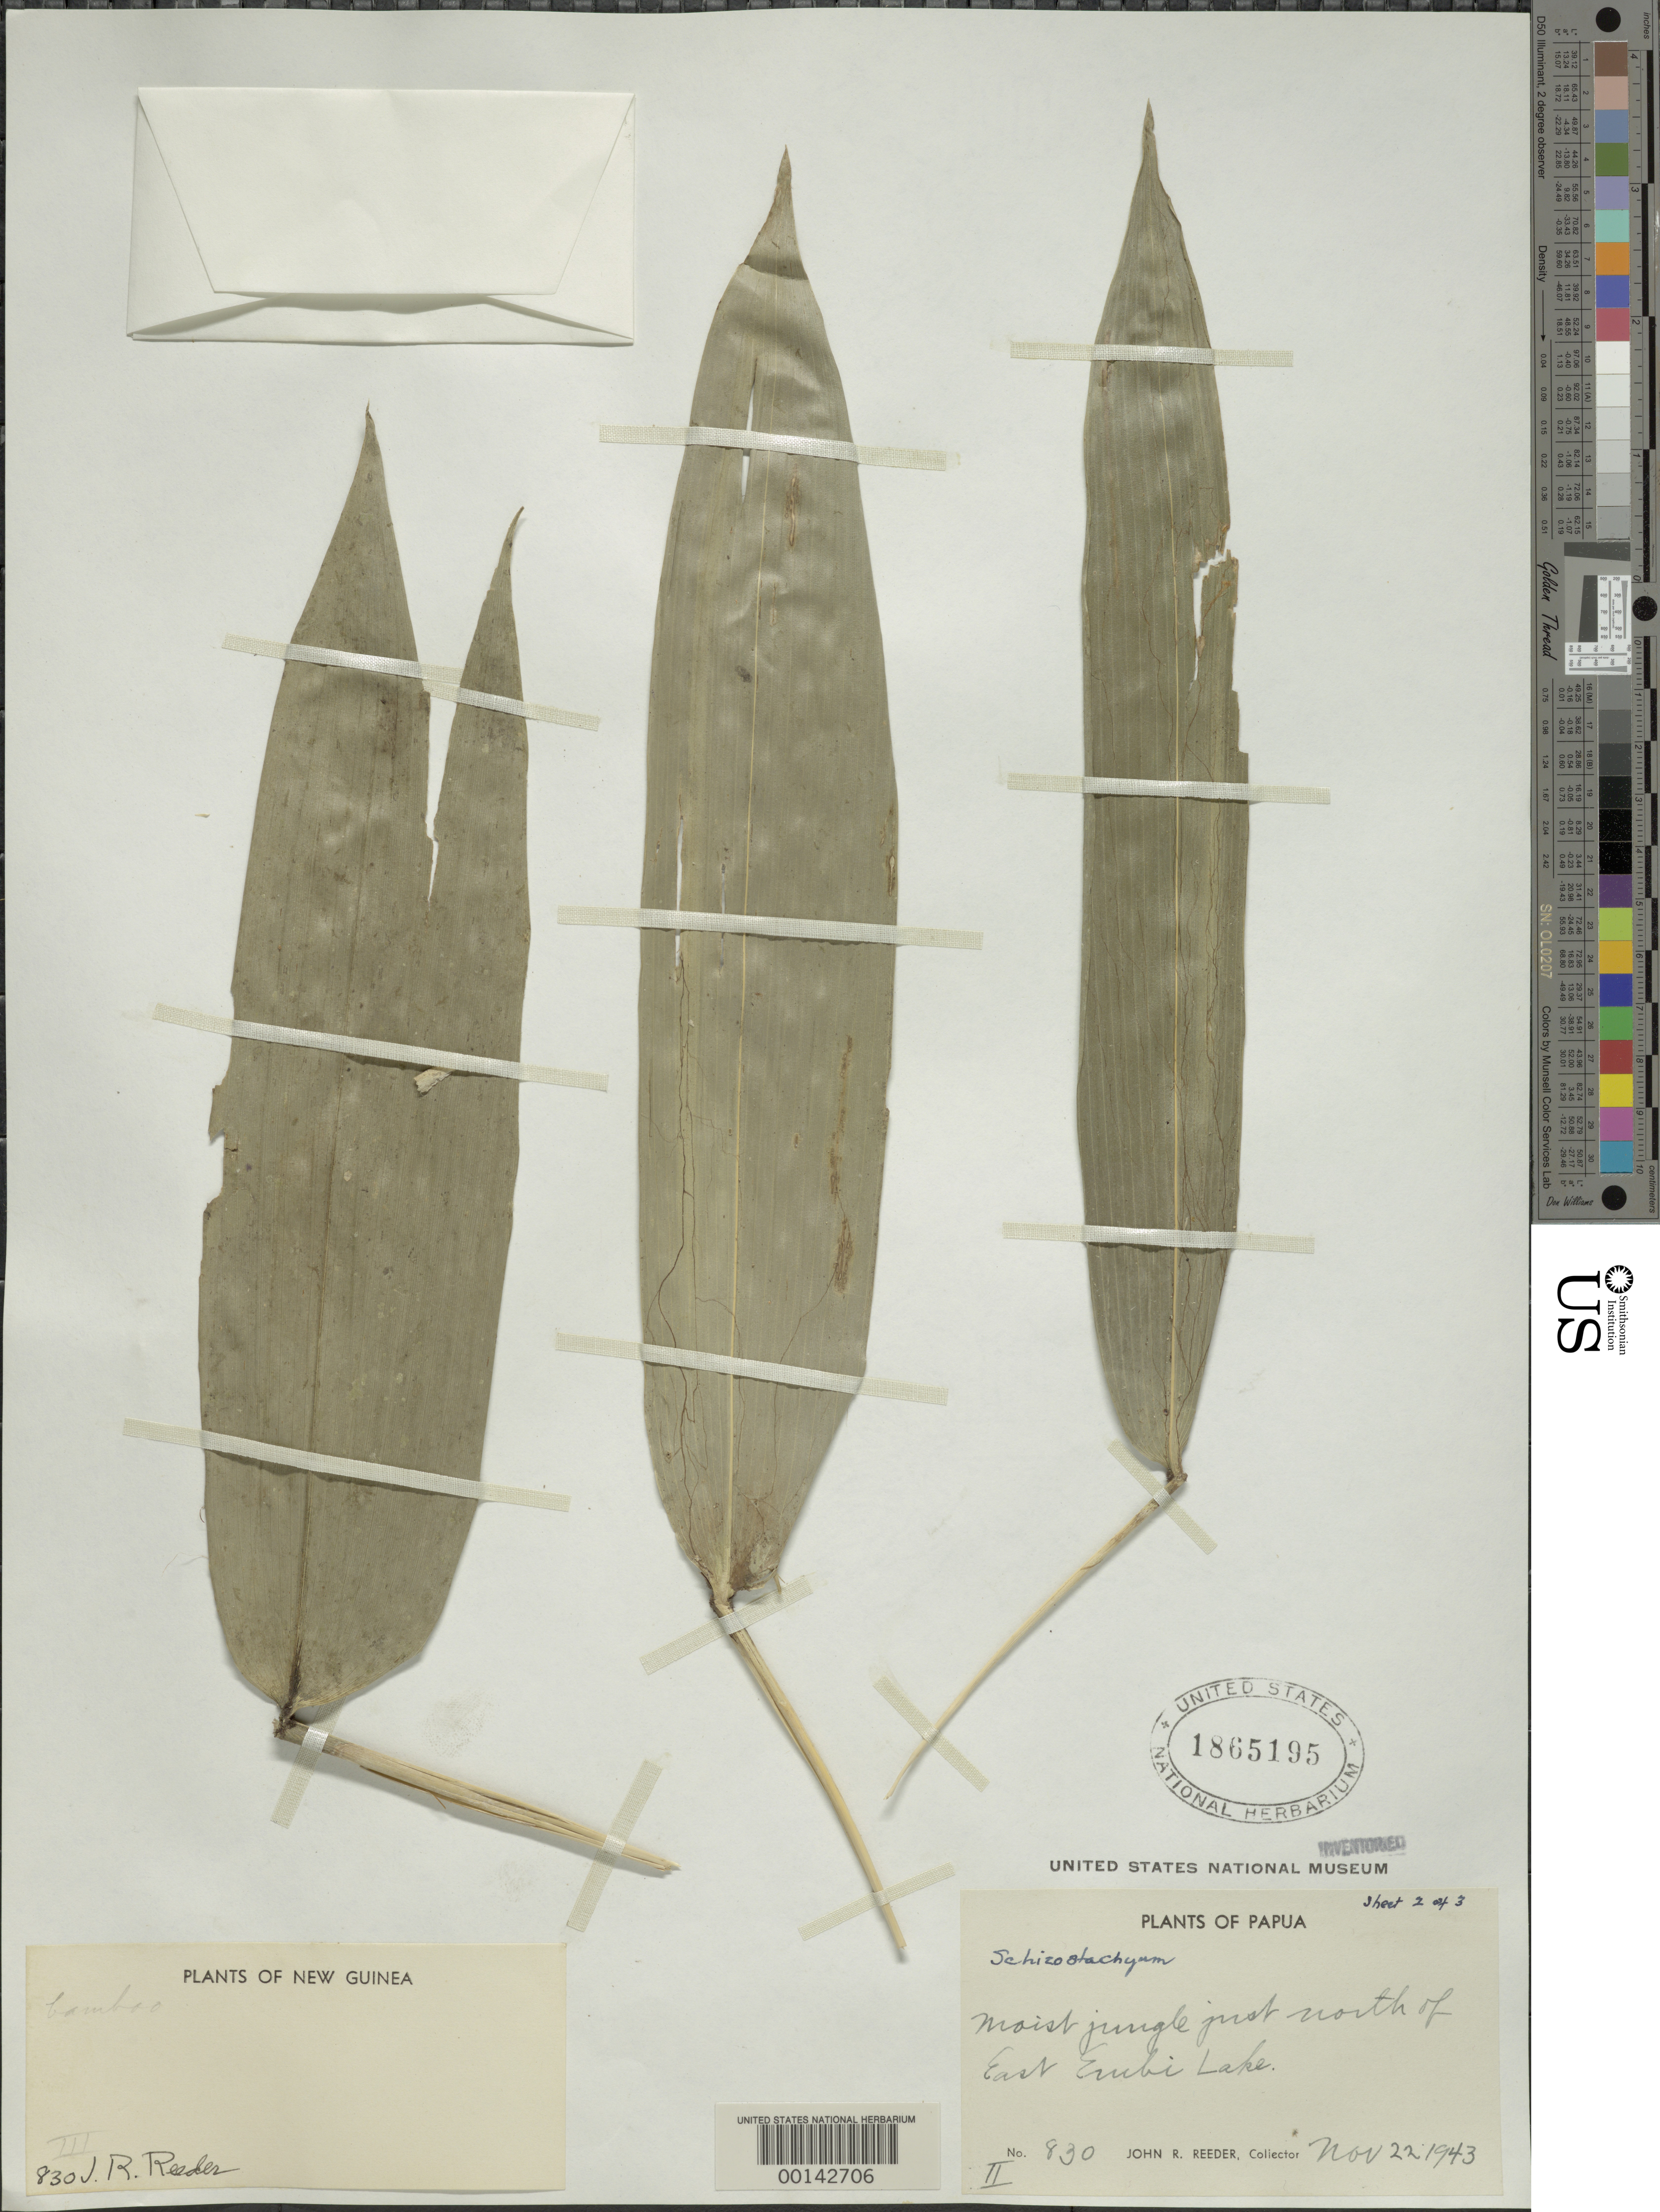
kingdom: Plantae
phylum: Tracheophyta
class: Liliopsida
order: Poales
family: Poaceae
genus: Schizostachyum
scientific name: Schizostachyum sp.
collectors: J. R. Reeder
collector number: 830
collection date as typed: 22 Nov 1943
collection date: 1943-11-22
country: Indonesia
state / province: Irian Jaya ?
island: New Guinea Island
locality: E. erubi lake. [country could also be papua new guinea.]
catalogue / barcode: US 1865195